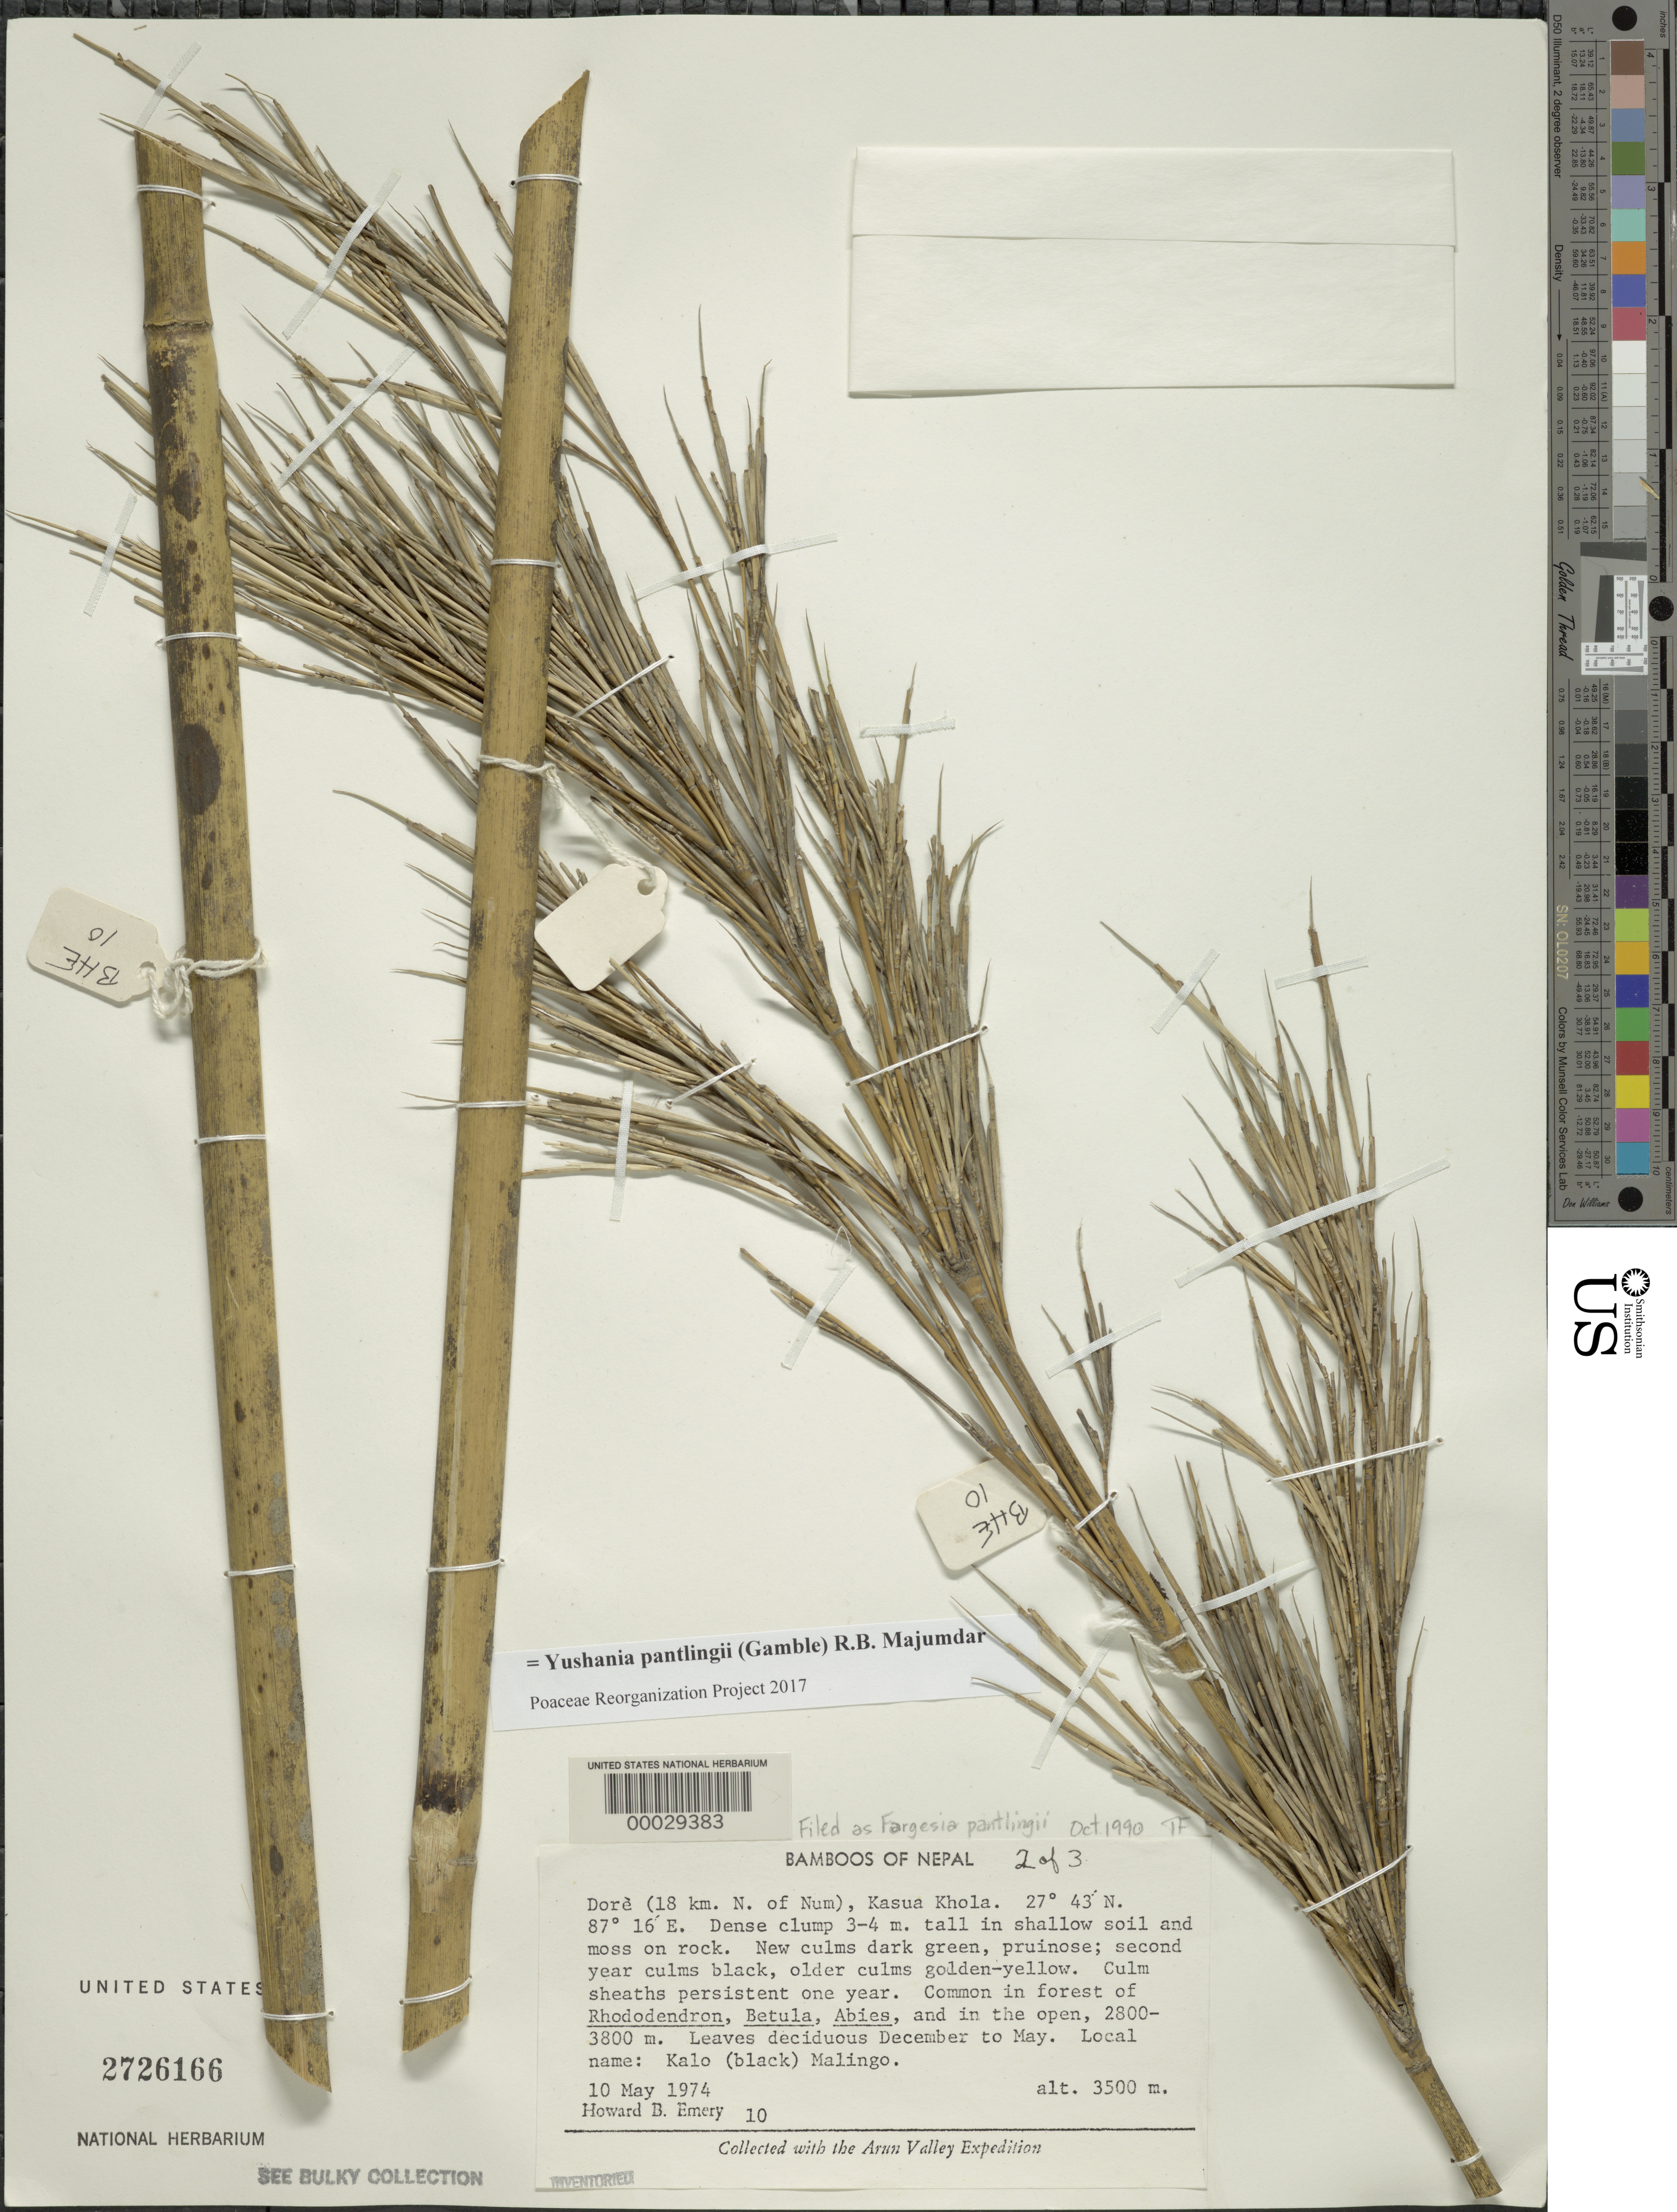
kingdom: Plantae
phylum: Tracheophyta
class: Liliopsida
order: Poales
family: Poaceae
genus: Yushania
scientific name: Yushania pantlingii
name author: (Gamble) R.B. Majumdar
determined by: Poaceae Reorganization Project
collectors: H. B. Emery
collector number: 10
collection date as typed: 10 May 1974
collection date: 1974-05-10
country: Nepal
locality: Kasua khola, dore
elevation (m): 3500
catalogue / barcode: US 2726166